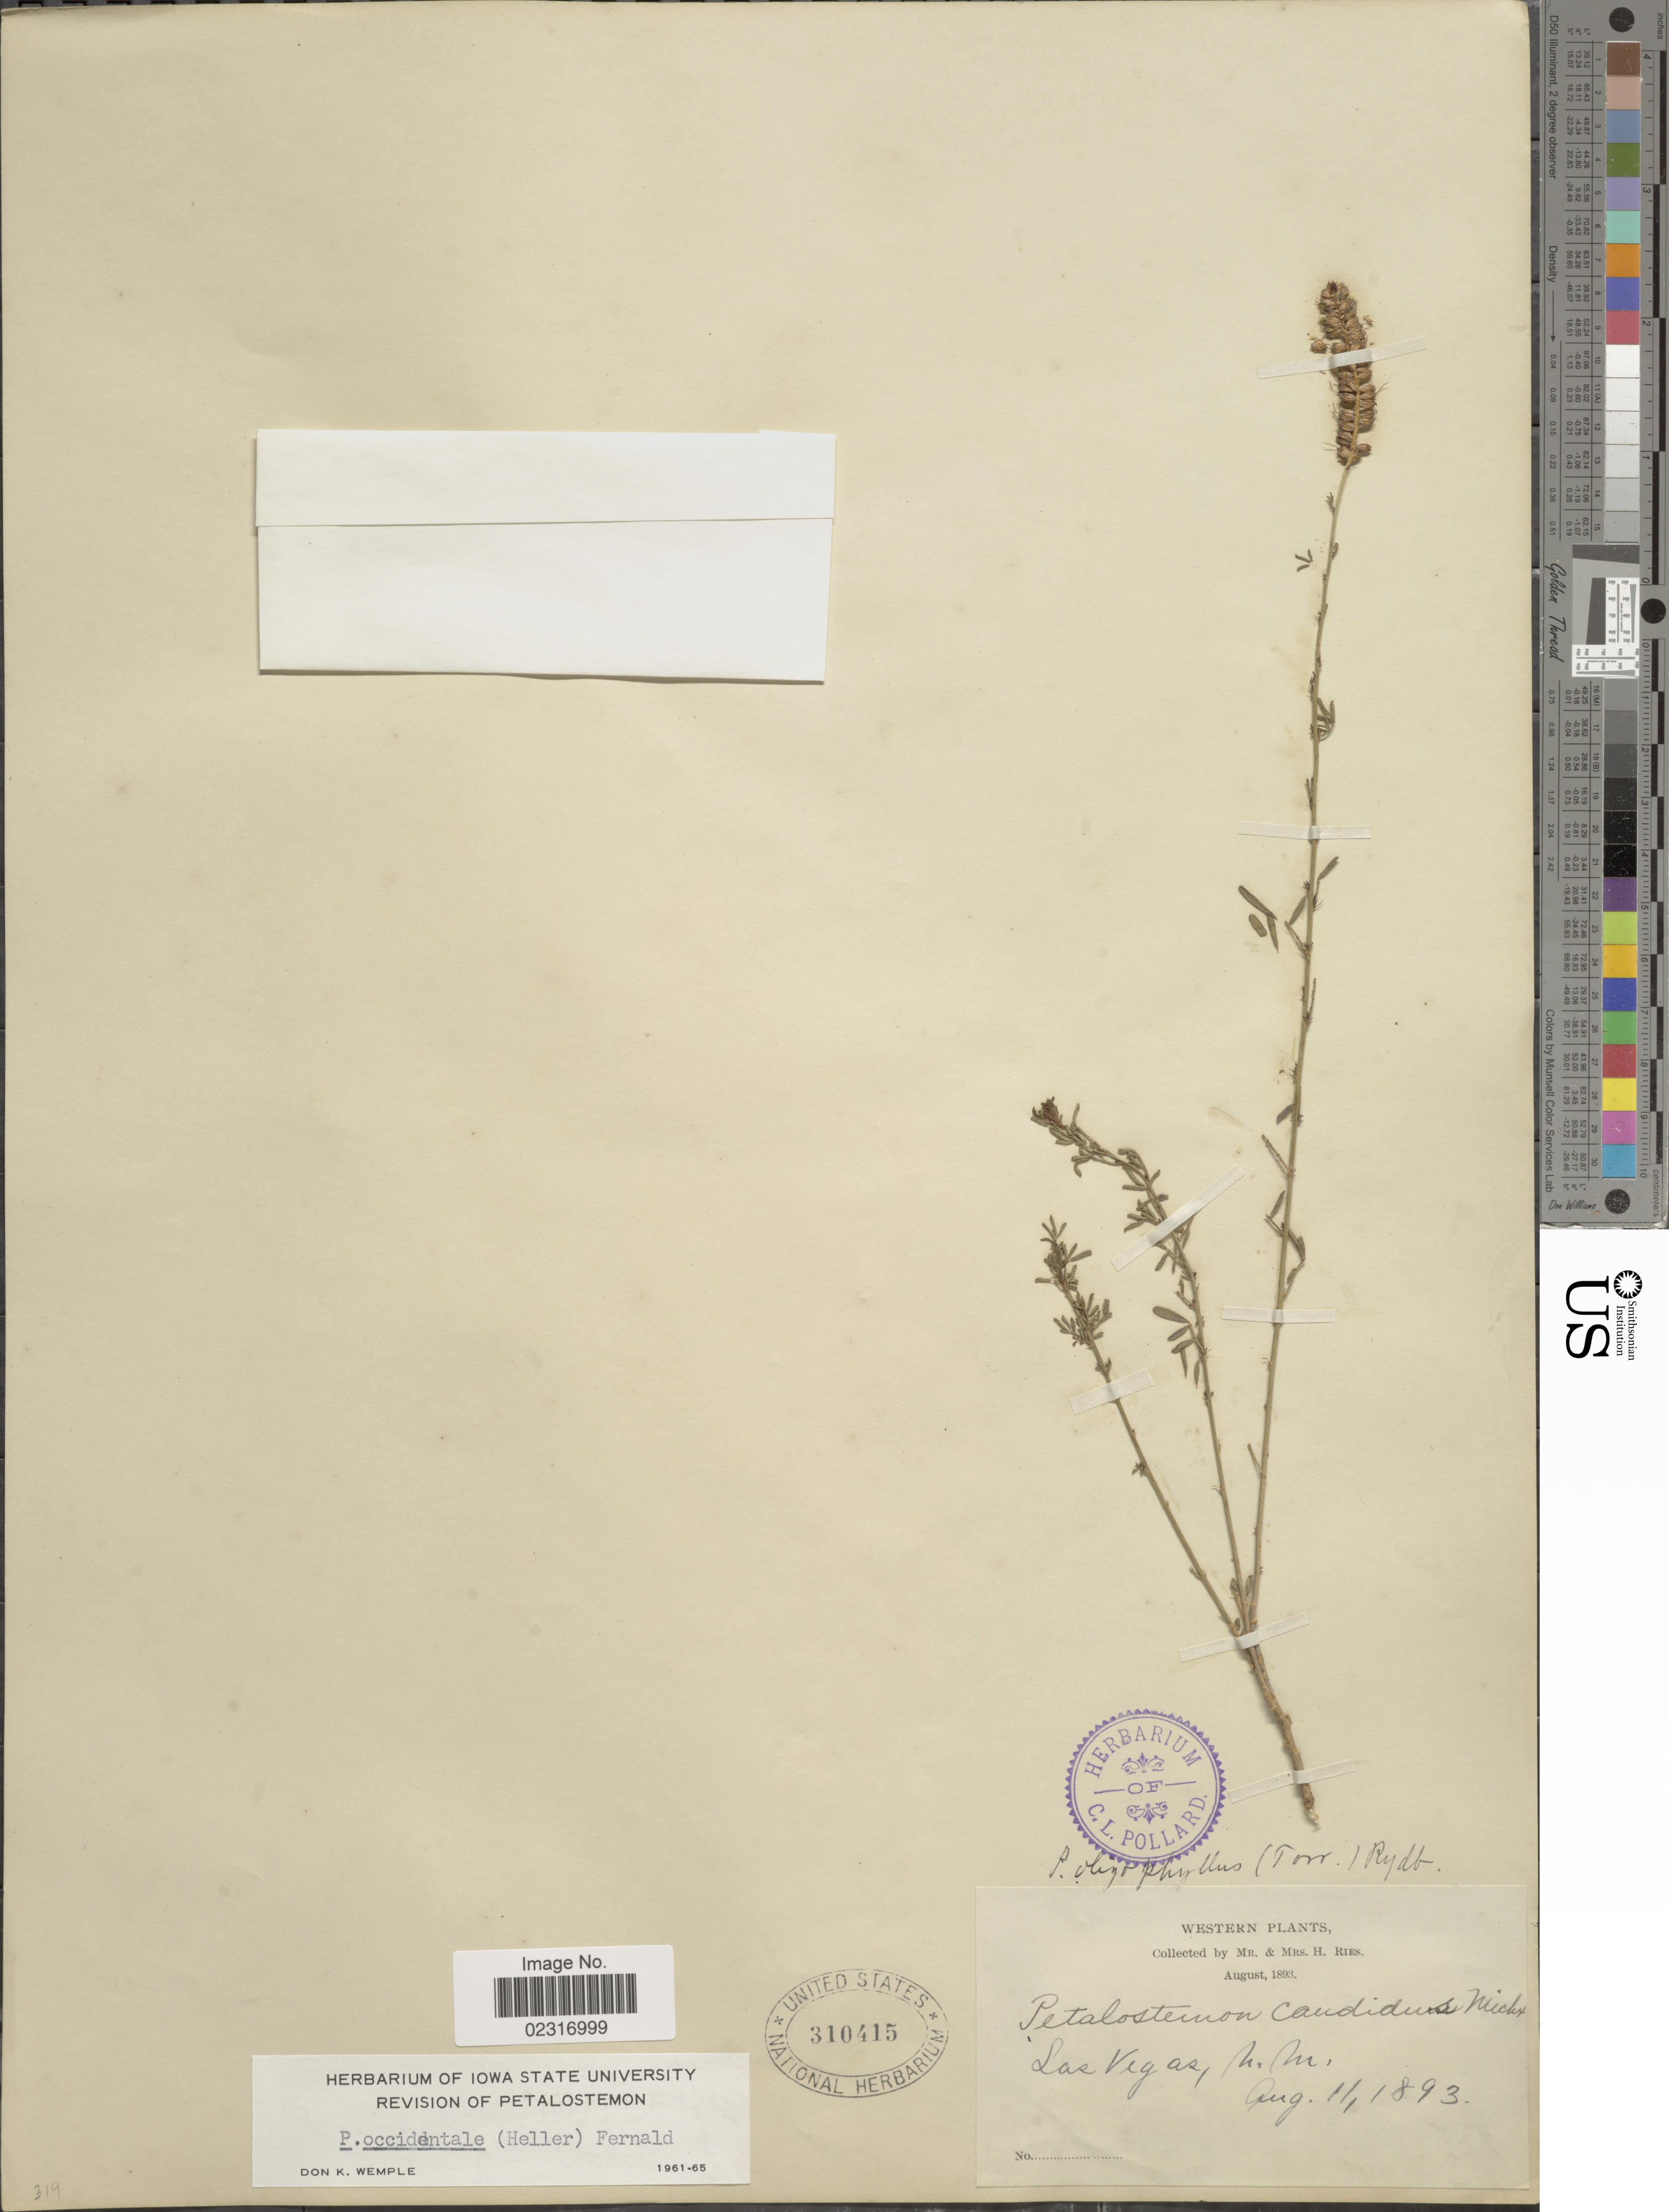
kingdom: Plantae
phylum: Tracheophyta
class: Magnoliopsida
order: Fabales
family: Fabaceae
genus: Dalea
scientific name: Dalea candida var. oligophylla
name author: (Torr) Shinners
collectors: H. Fries & H. Ries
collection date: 1893-08-11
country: United States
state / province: New Mexico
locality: Western. Las Vegas, N. M.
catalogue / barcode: US 310415